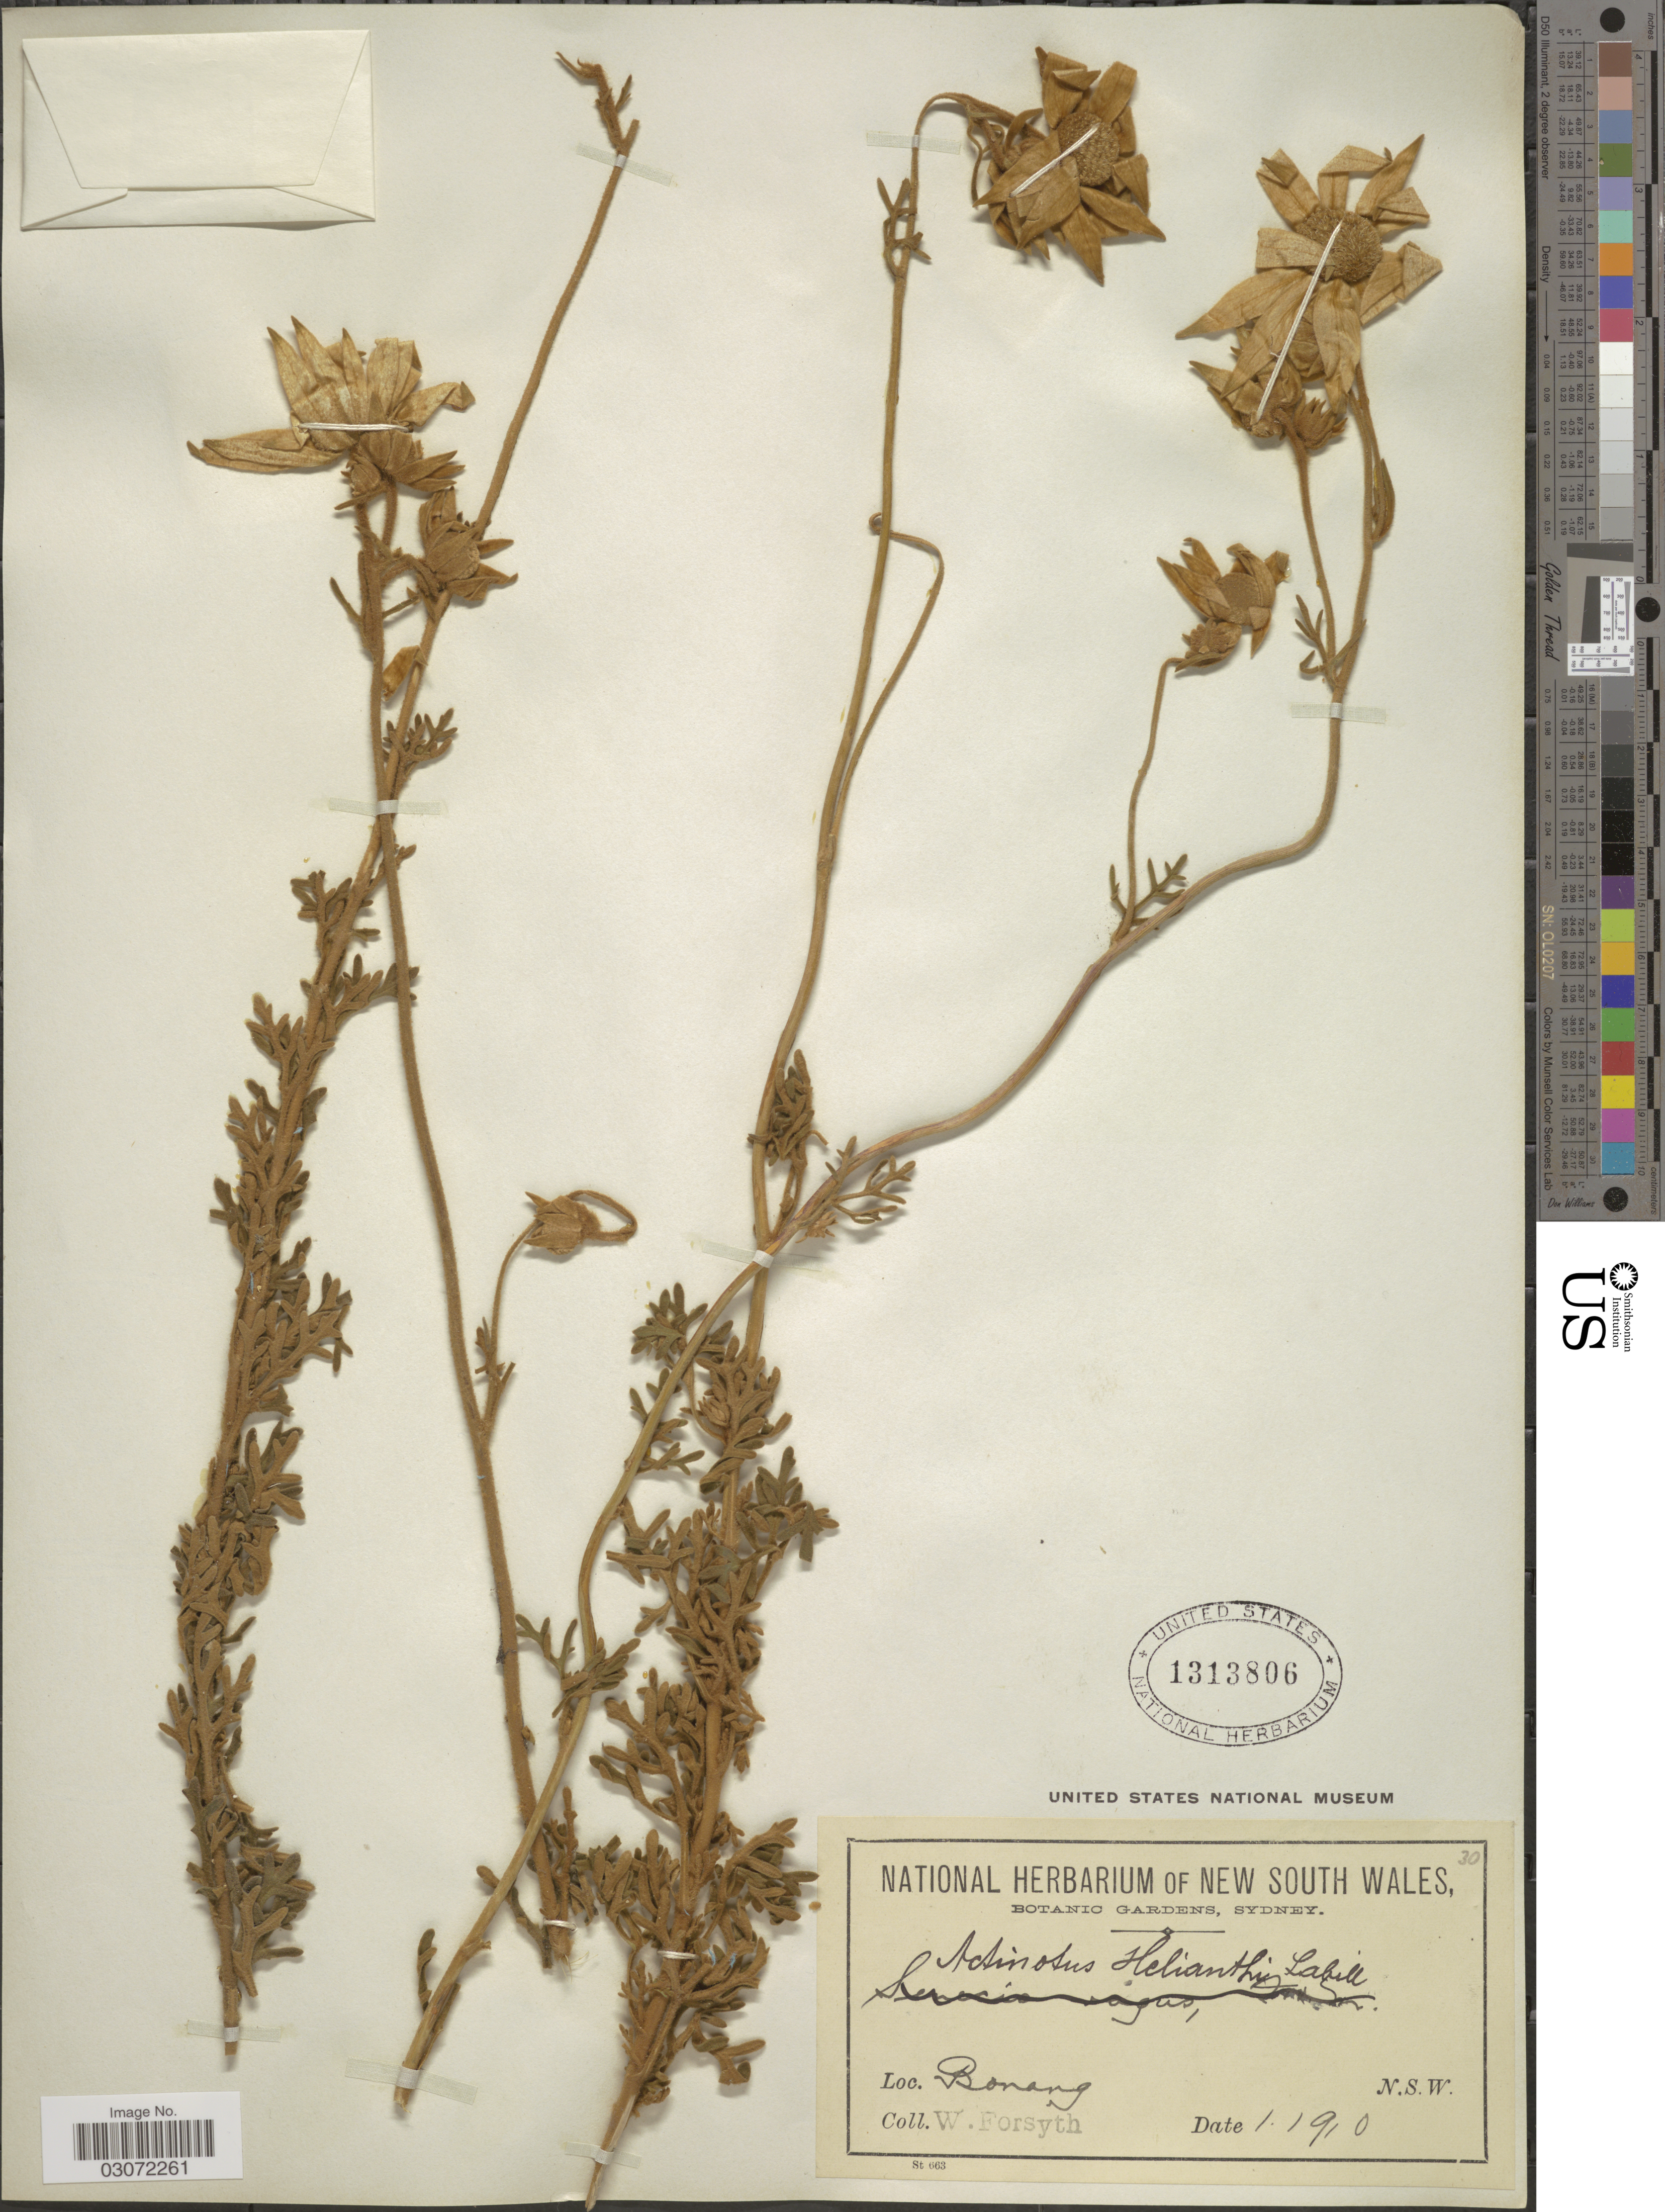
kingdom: Plantae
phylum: Tracheophyta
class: Magnoliopsida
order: Apiales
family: Apiaceae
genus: Actinotus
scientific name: Actinotus helianthi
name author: Labill.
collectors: W. Forsyth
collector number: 30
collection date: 1910-01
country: Australia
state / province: New South Wales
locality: Bonang.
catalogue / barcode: US 1313806